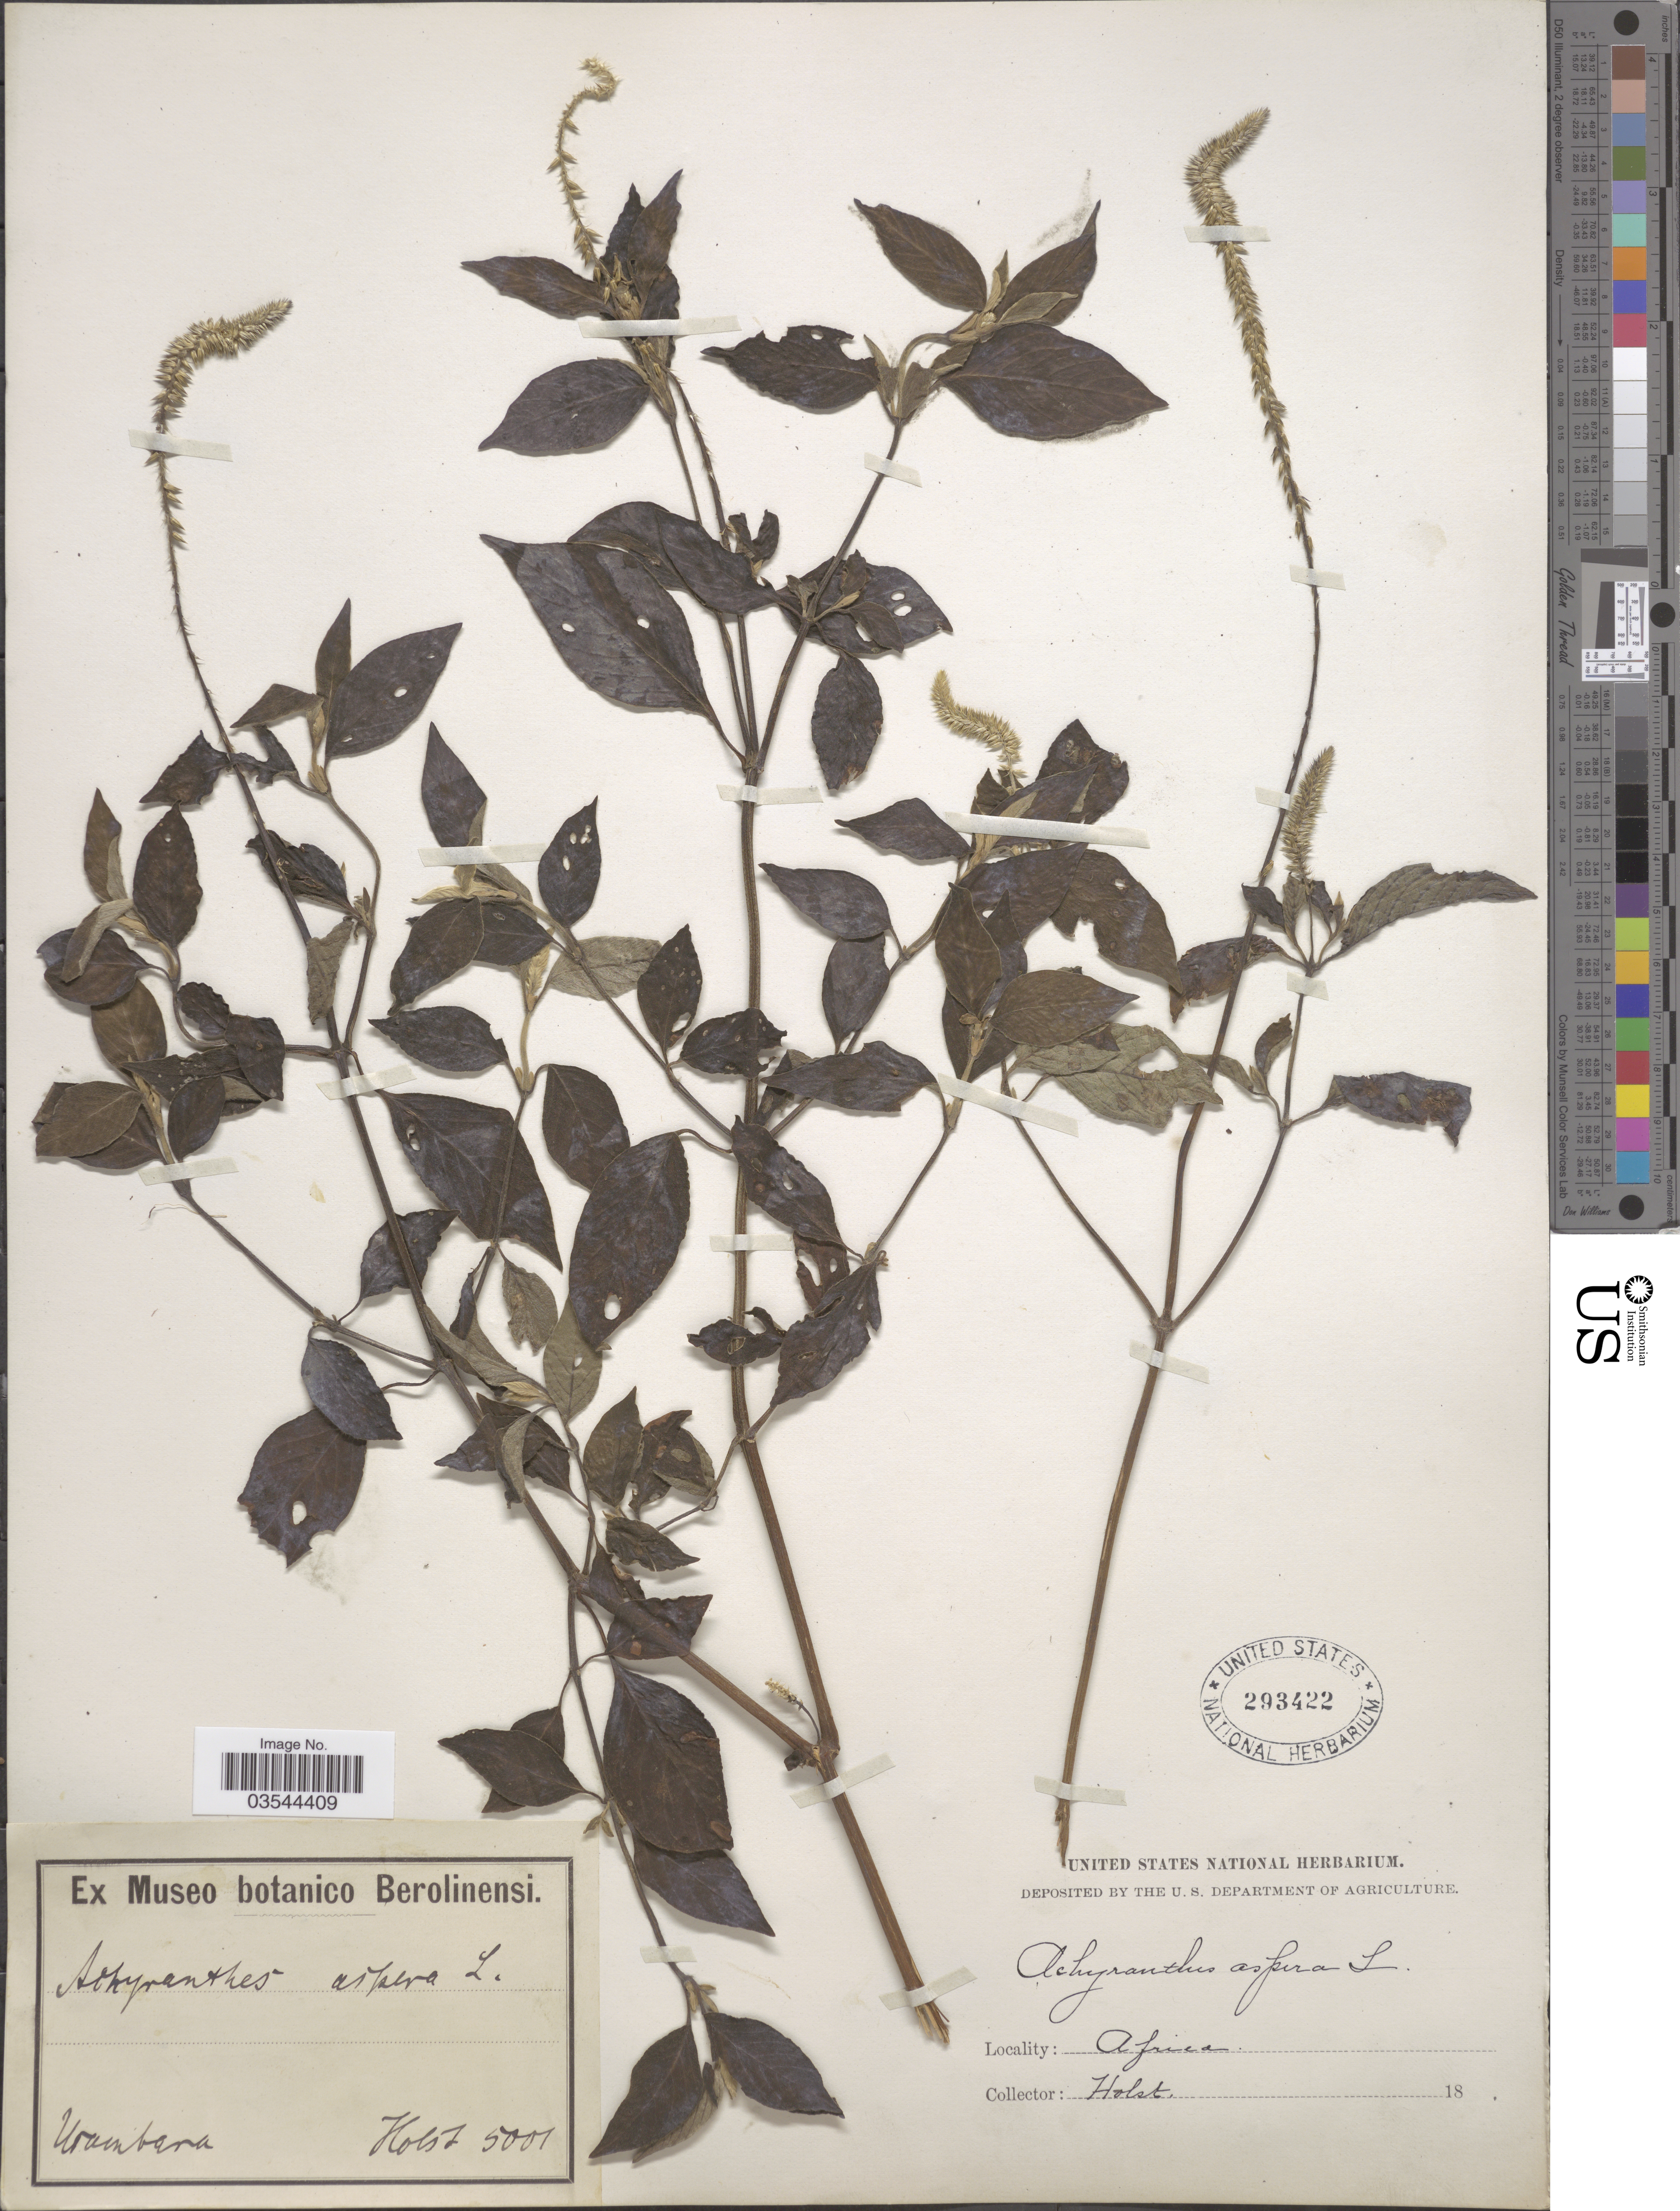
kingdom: Plantae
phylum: Tracheophyta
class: Magnoliopsida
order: Caryophyllales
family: Amaranthaceae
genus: Achyranthes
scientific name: Achyranthes aspera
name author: L.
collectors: Holst, --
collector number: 5001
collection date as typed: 18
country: Tanzania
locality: Usambara.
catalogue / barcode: US 293422